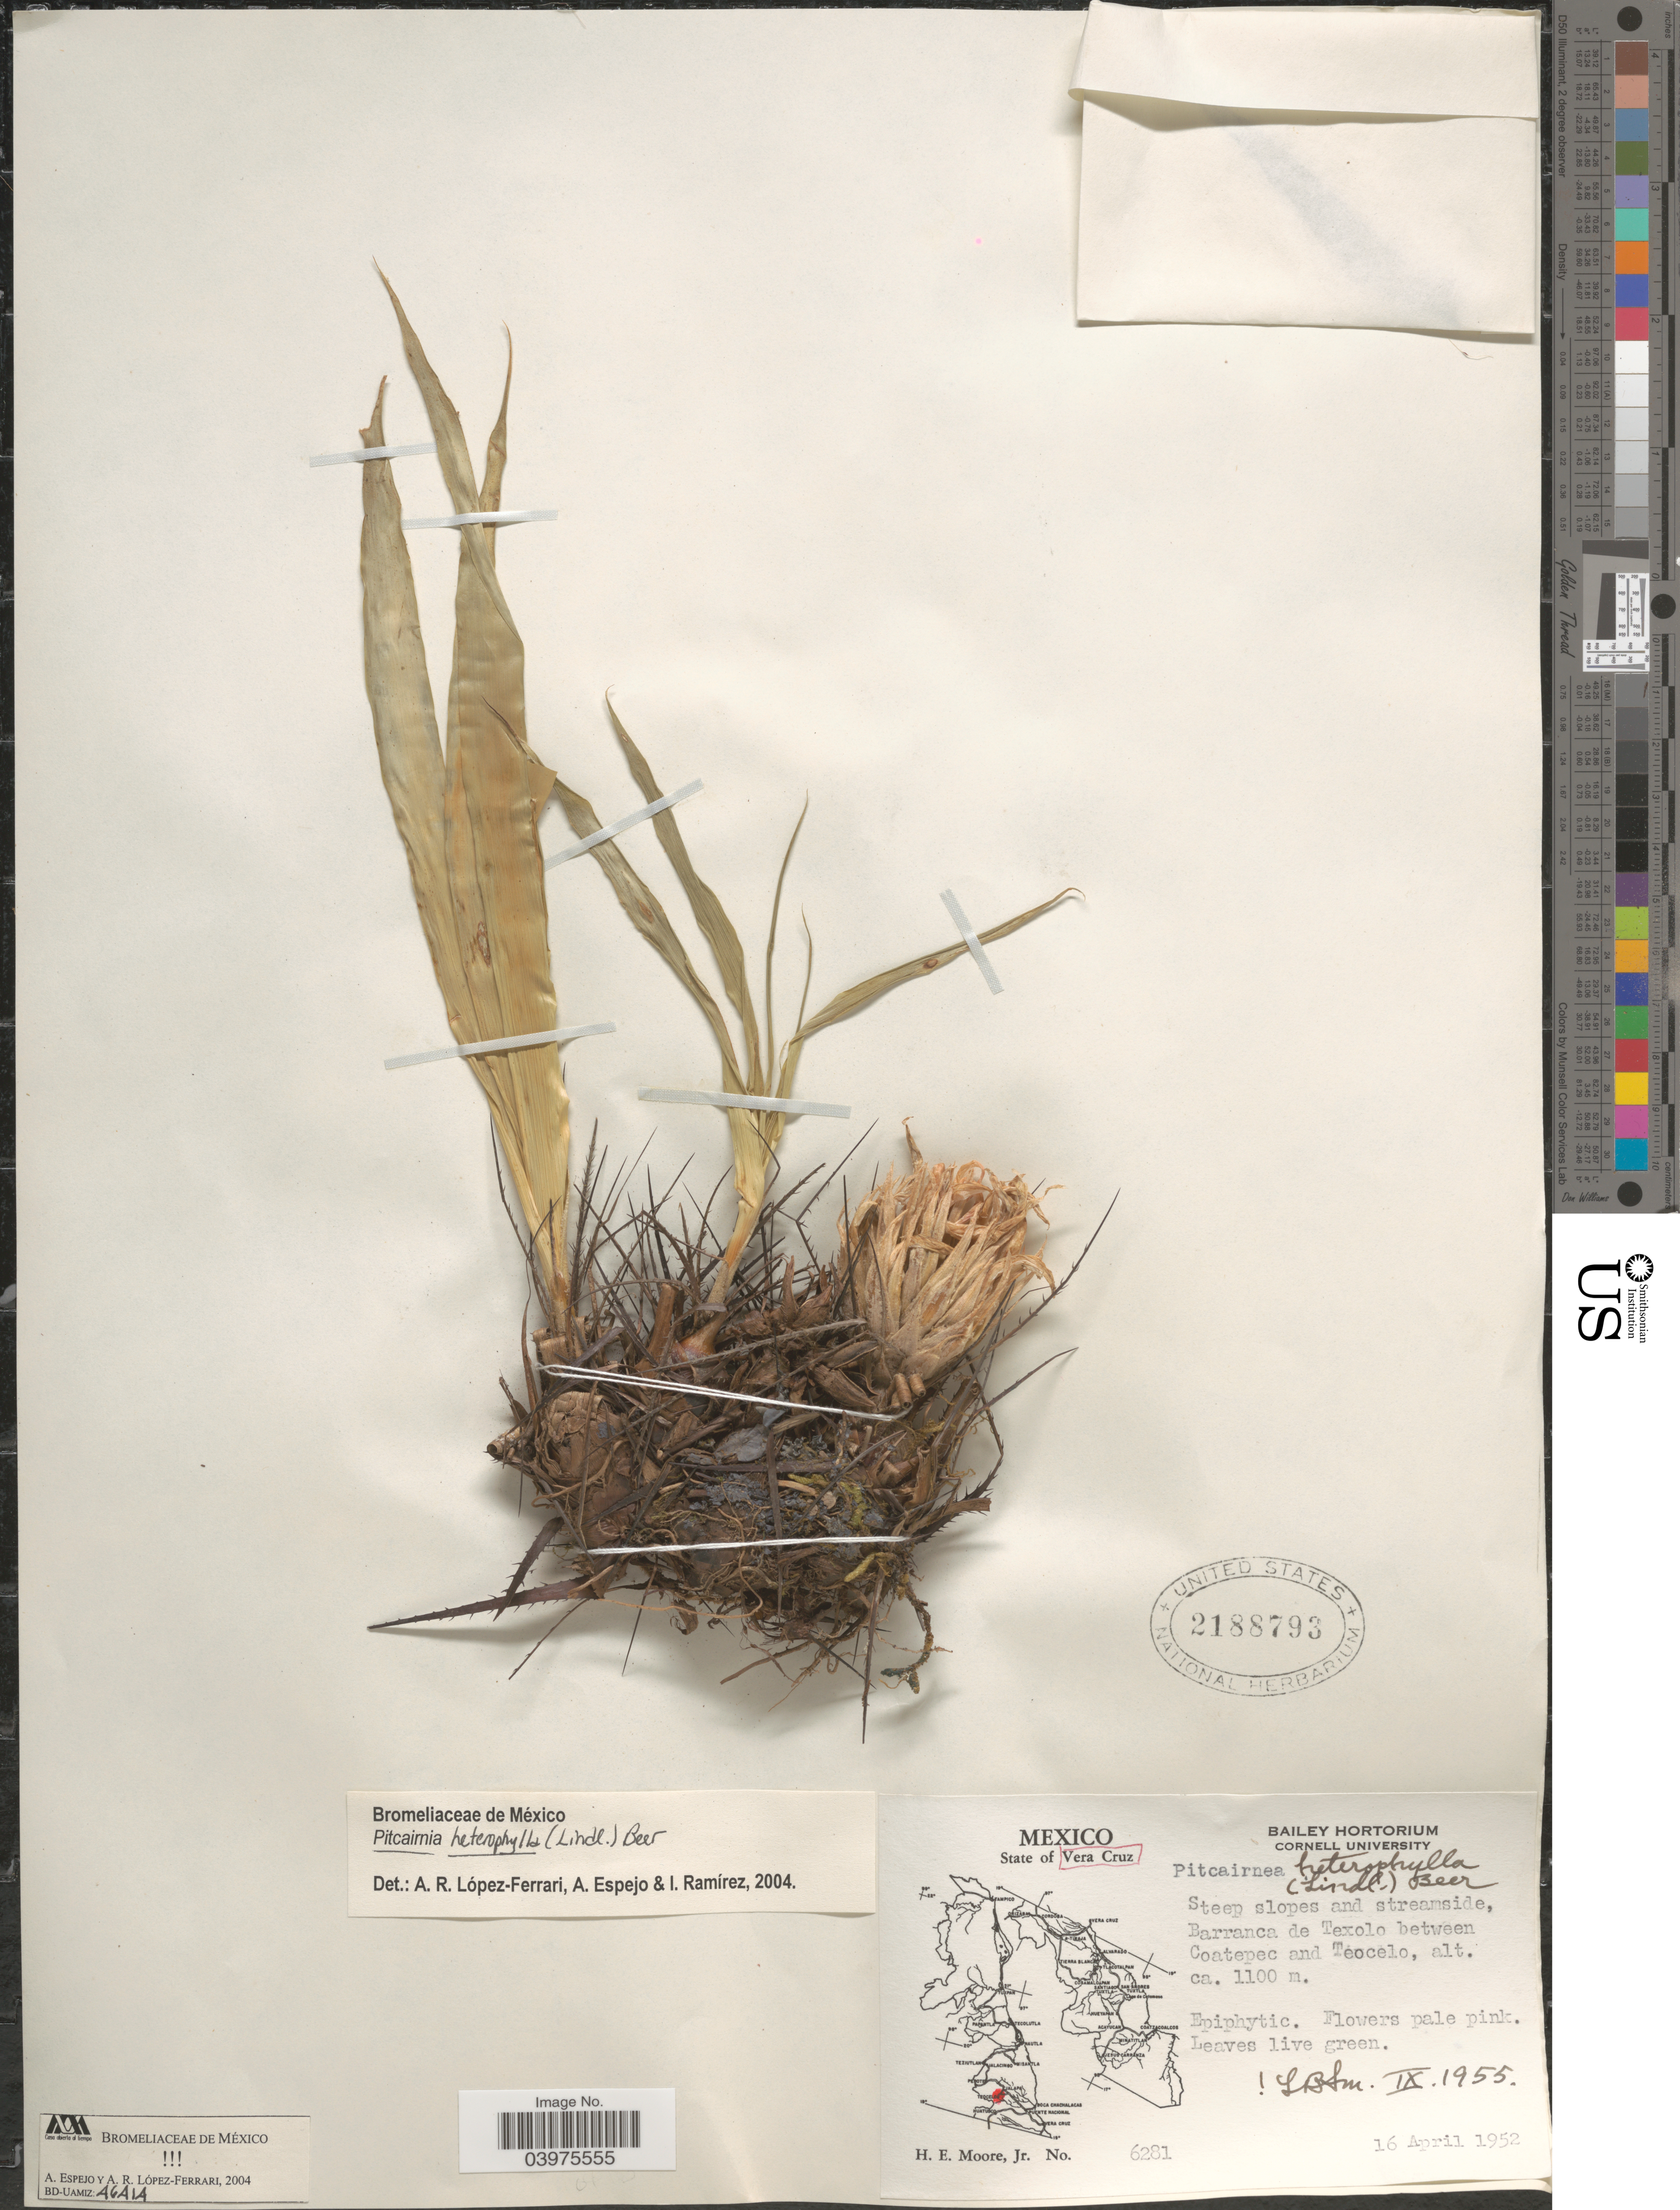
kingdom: Plantae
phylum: Tracheophyta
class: Liliopsida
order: Poales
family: Bromeliaceae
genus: Pitcairnia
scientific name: Pitcairnia heterophylla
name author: (Lindl.) Beer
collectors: H. Moore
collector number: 6281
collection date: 1952-04-16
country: Mexico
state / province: Veracruz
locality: State of Vera Cruz. Barranca de Texolo between Coatepec and Teocelo.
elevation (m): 1100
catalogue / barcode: US 2188793